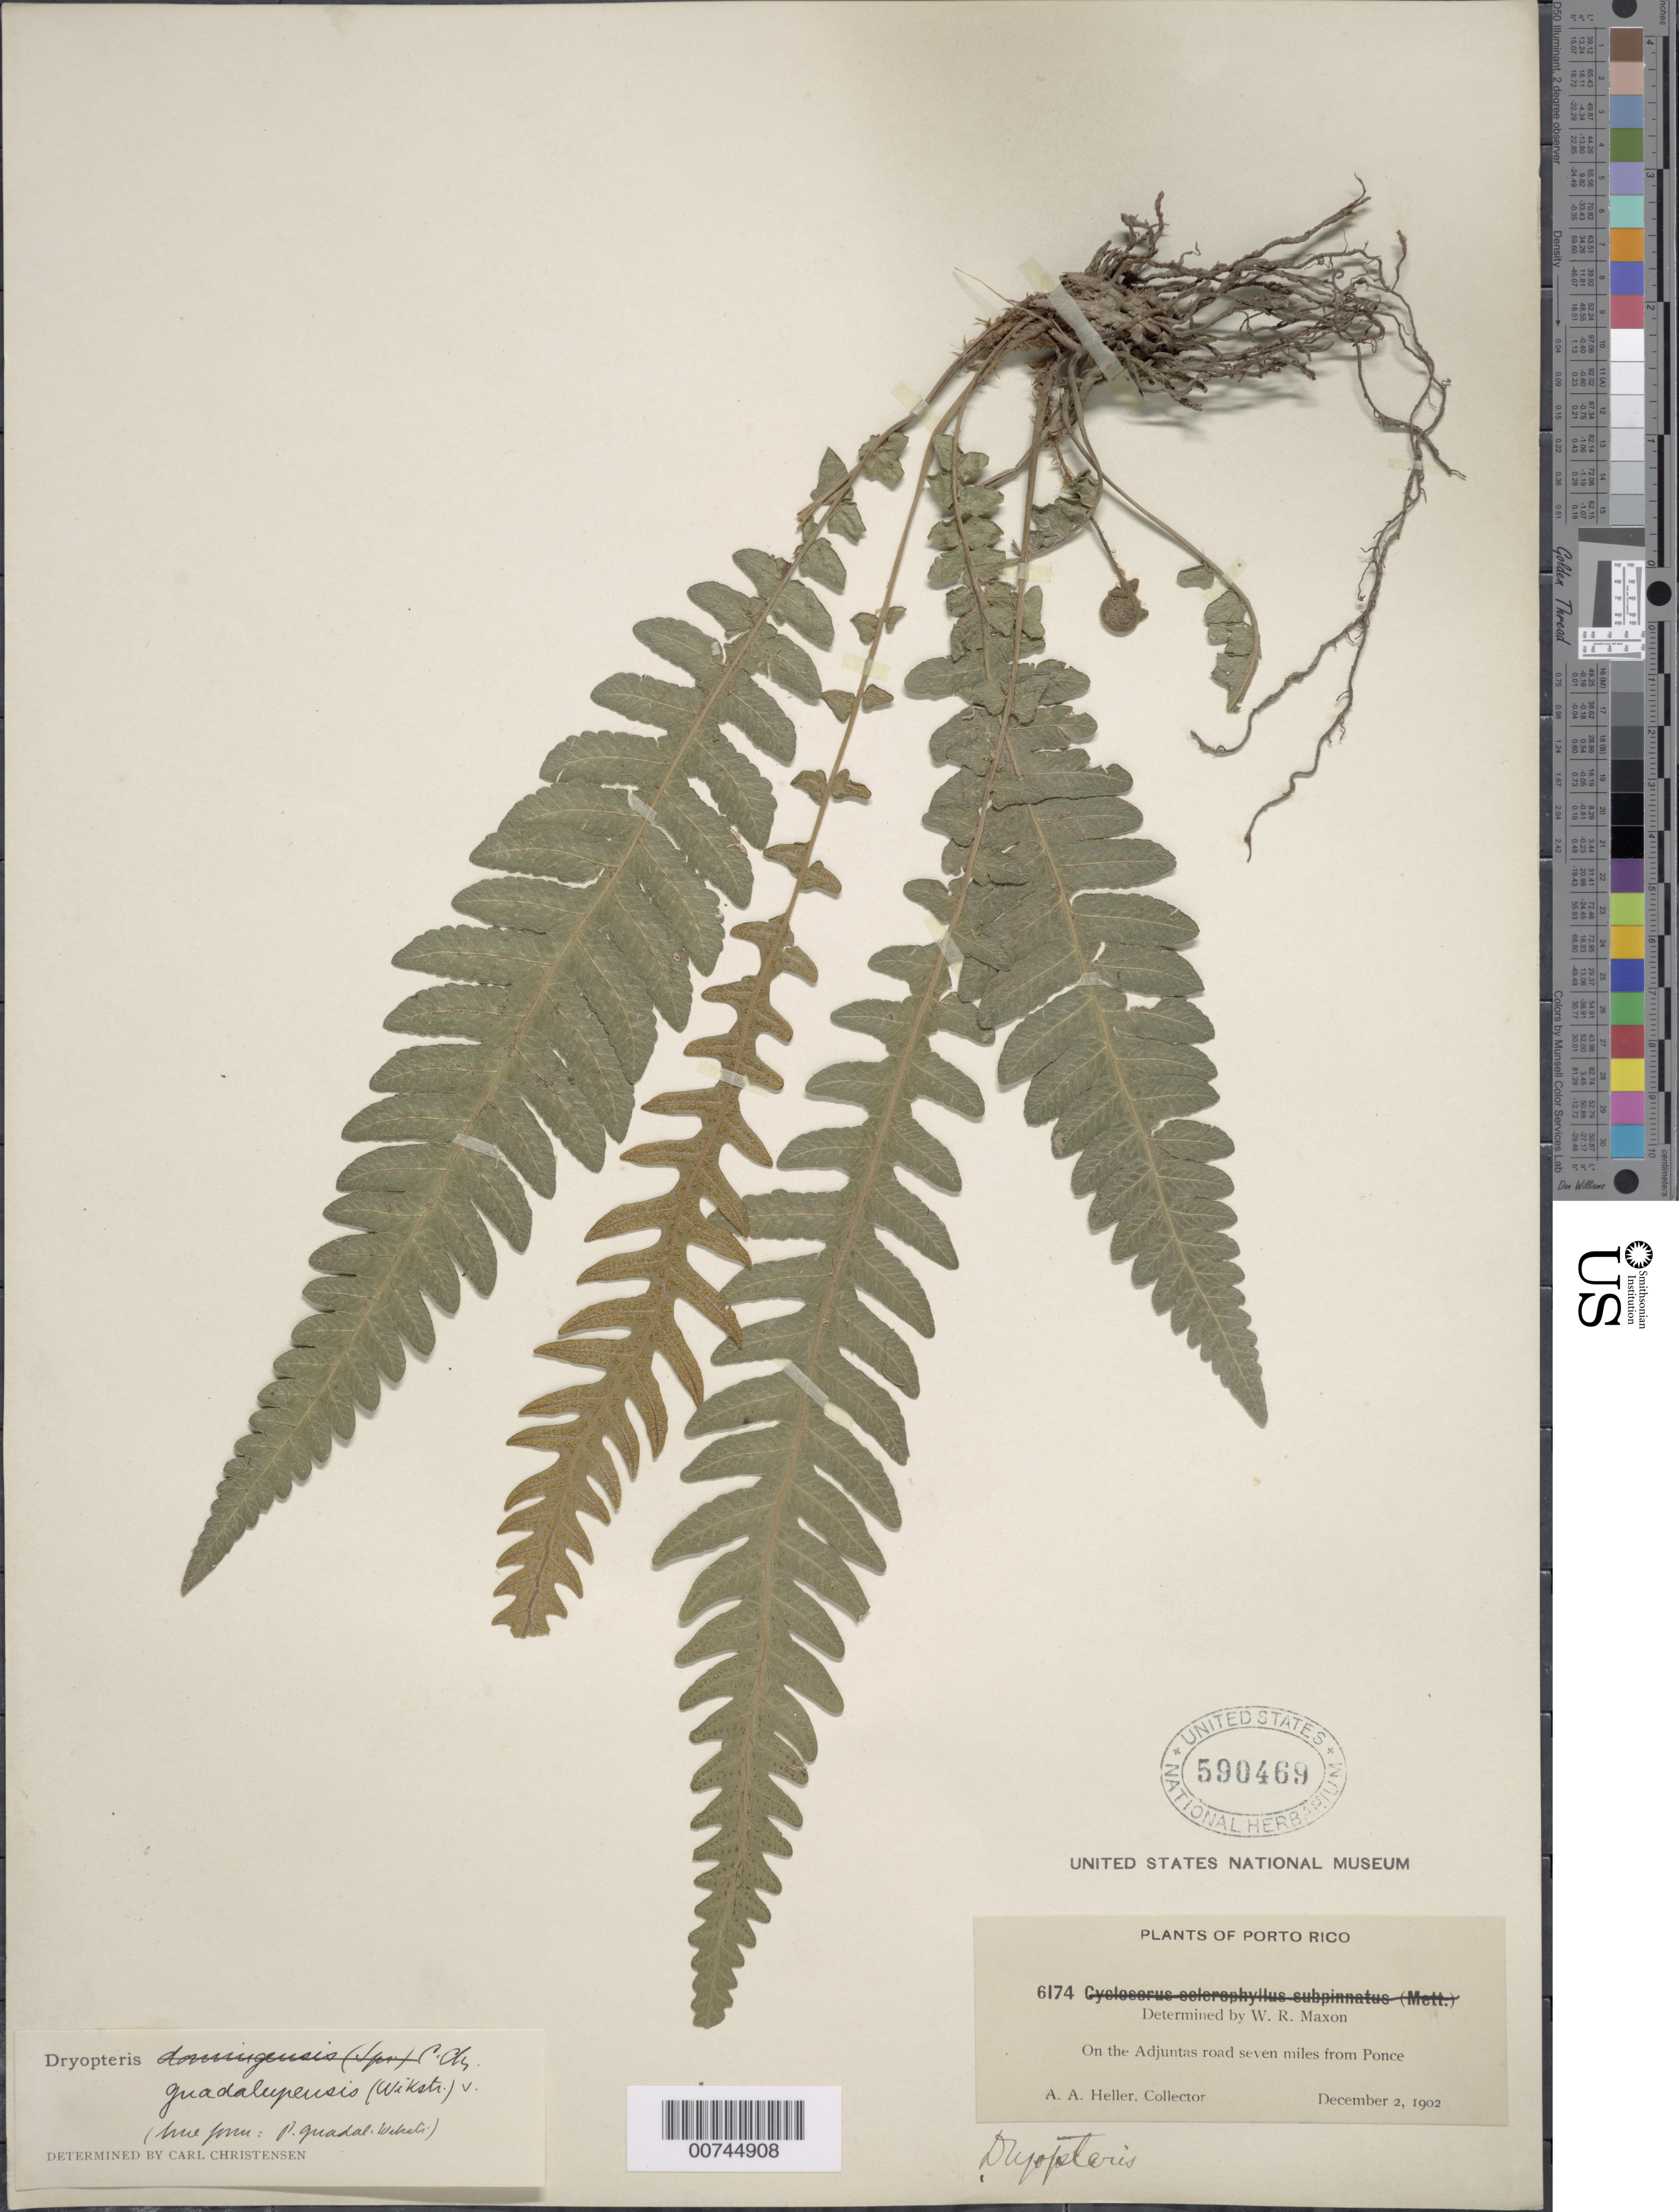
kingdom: Plantae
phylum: Tracheophyta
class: Polypodiopsida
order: Polypodiales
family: Thelypteridaceae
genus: Goniopteris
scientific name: Goniopteris guadelupensis (Wikstr.) comb. nov., ined 2015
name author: (Wikstr.)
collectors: A. A. Heller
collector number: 6174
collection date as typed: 02 Dec 1902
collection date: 1902-12-02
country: Puerto Rico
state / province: Ponce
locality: On the Adjuntas road seven miles from Ponce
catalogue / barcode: US 590469